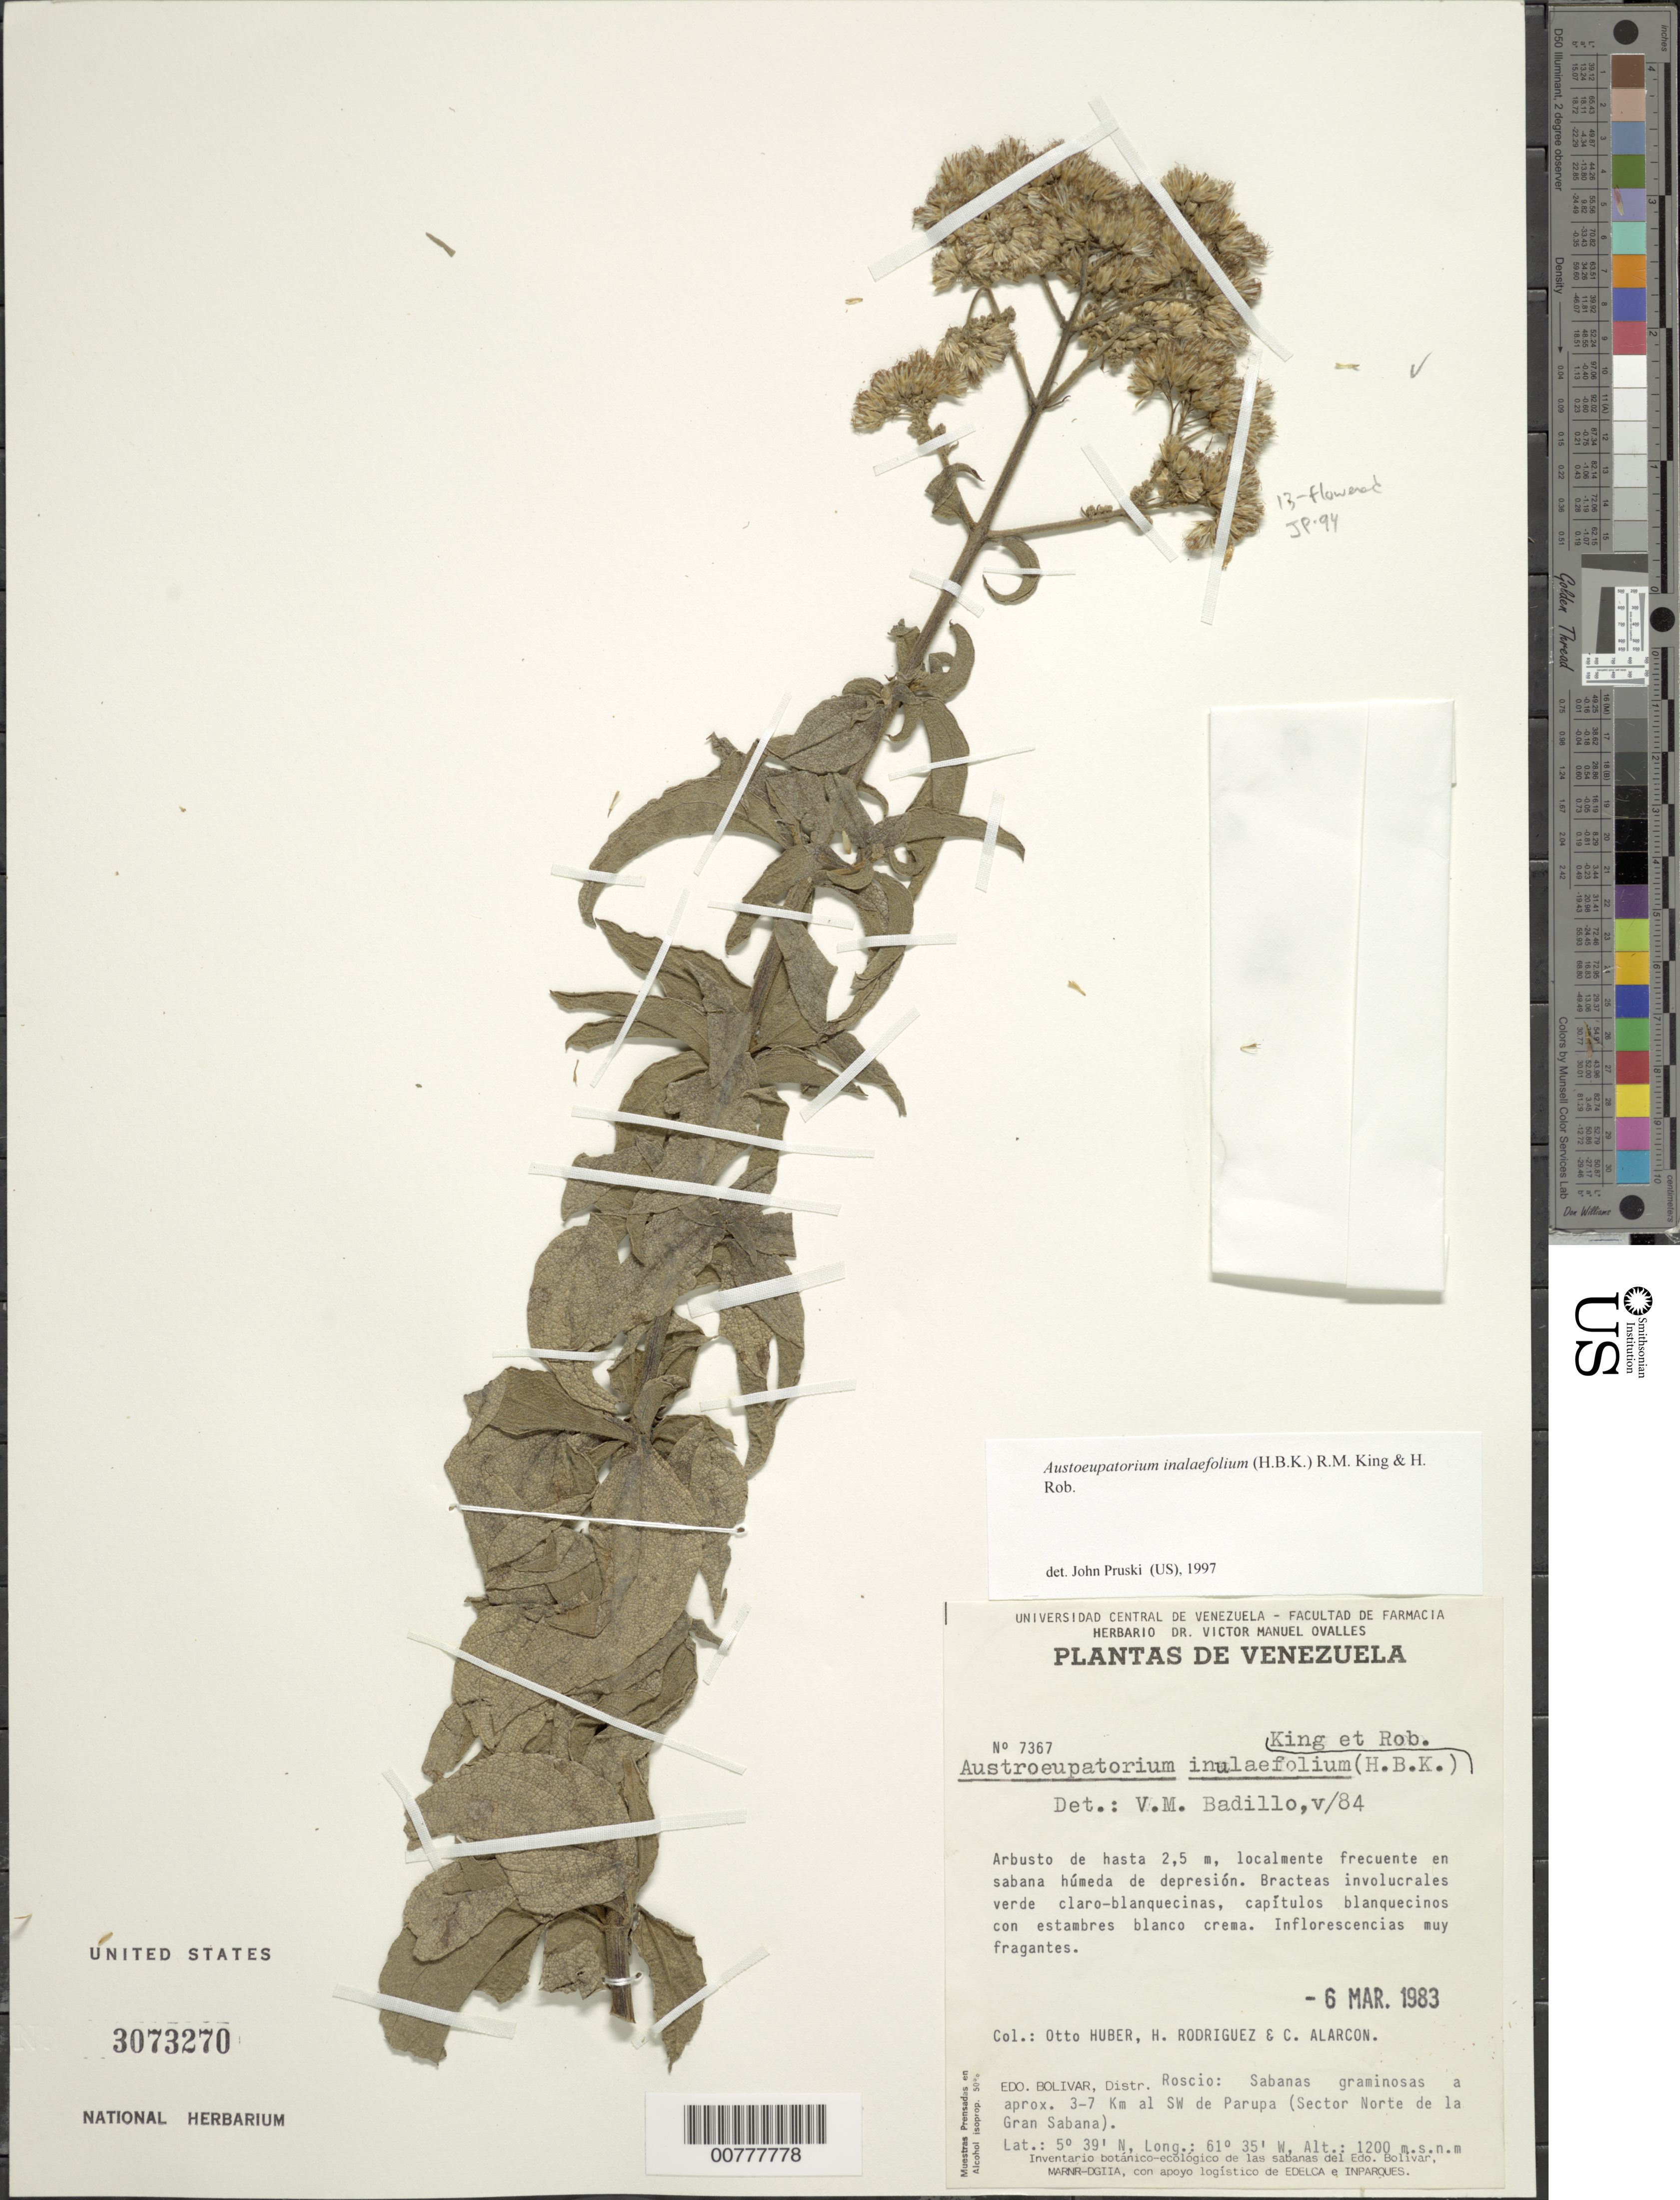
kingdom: Plantae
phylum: Tracheophyta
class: Magnoliopsida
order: Asterales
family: Asteraceae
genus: Austroeupatorium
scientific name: Austroeupatorium inulaefolium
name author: (Kunth) R.M. King & H. Rob.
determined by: Pruski, J. F.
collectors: O. Huber, H. Rodriguez & C. Alarcon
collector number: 7367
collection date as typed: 6-Mar-83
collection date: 1983-03-06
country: Venezuela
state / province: Bolívar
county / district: Roscio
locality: Parupa, 3-7 km SE, sector N de la Gran Sabana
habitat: Low area of wet savanna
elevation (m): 1200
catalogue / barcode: US 3073270